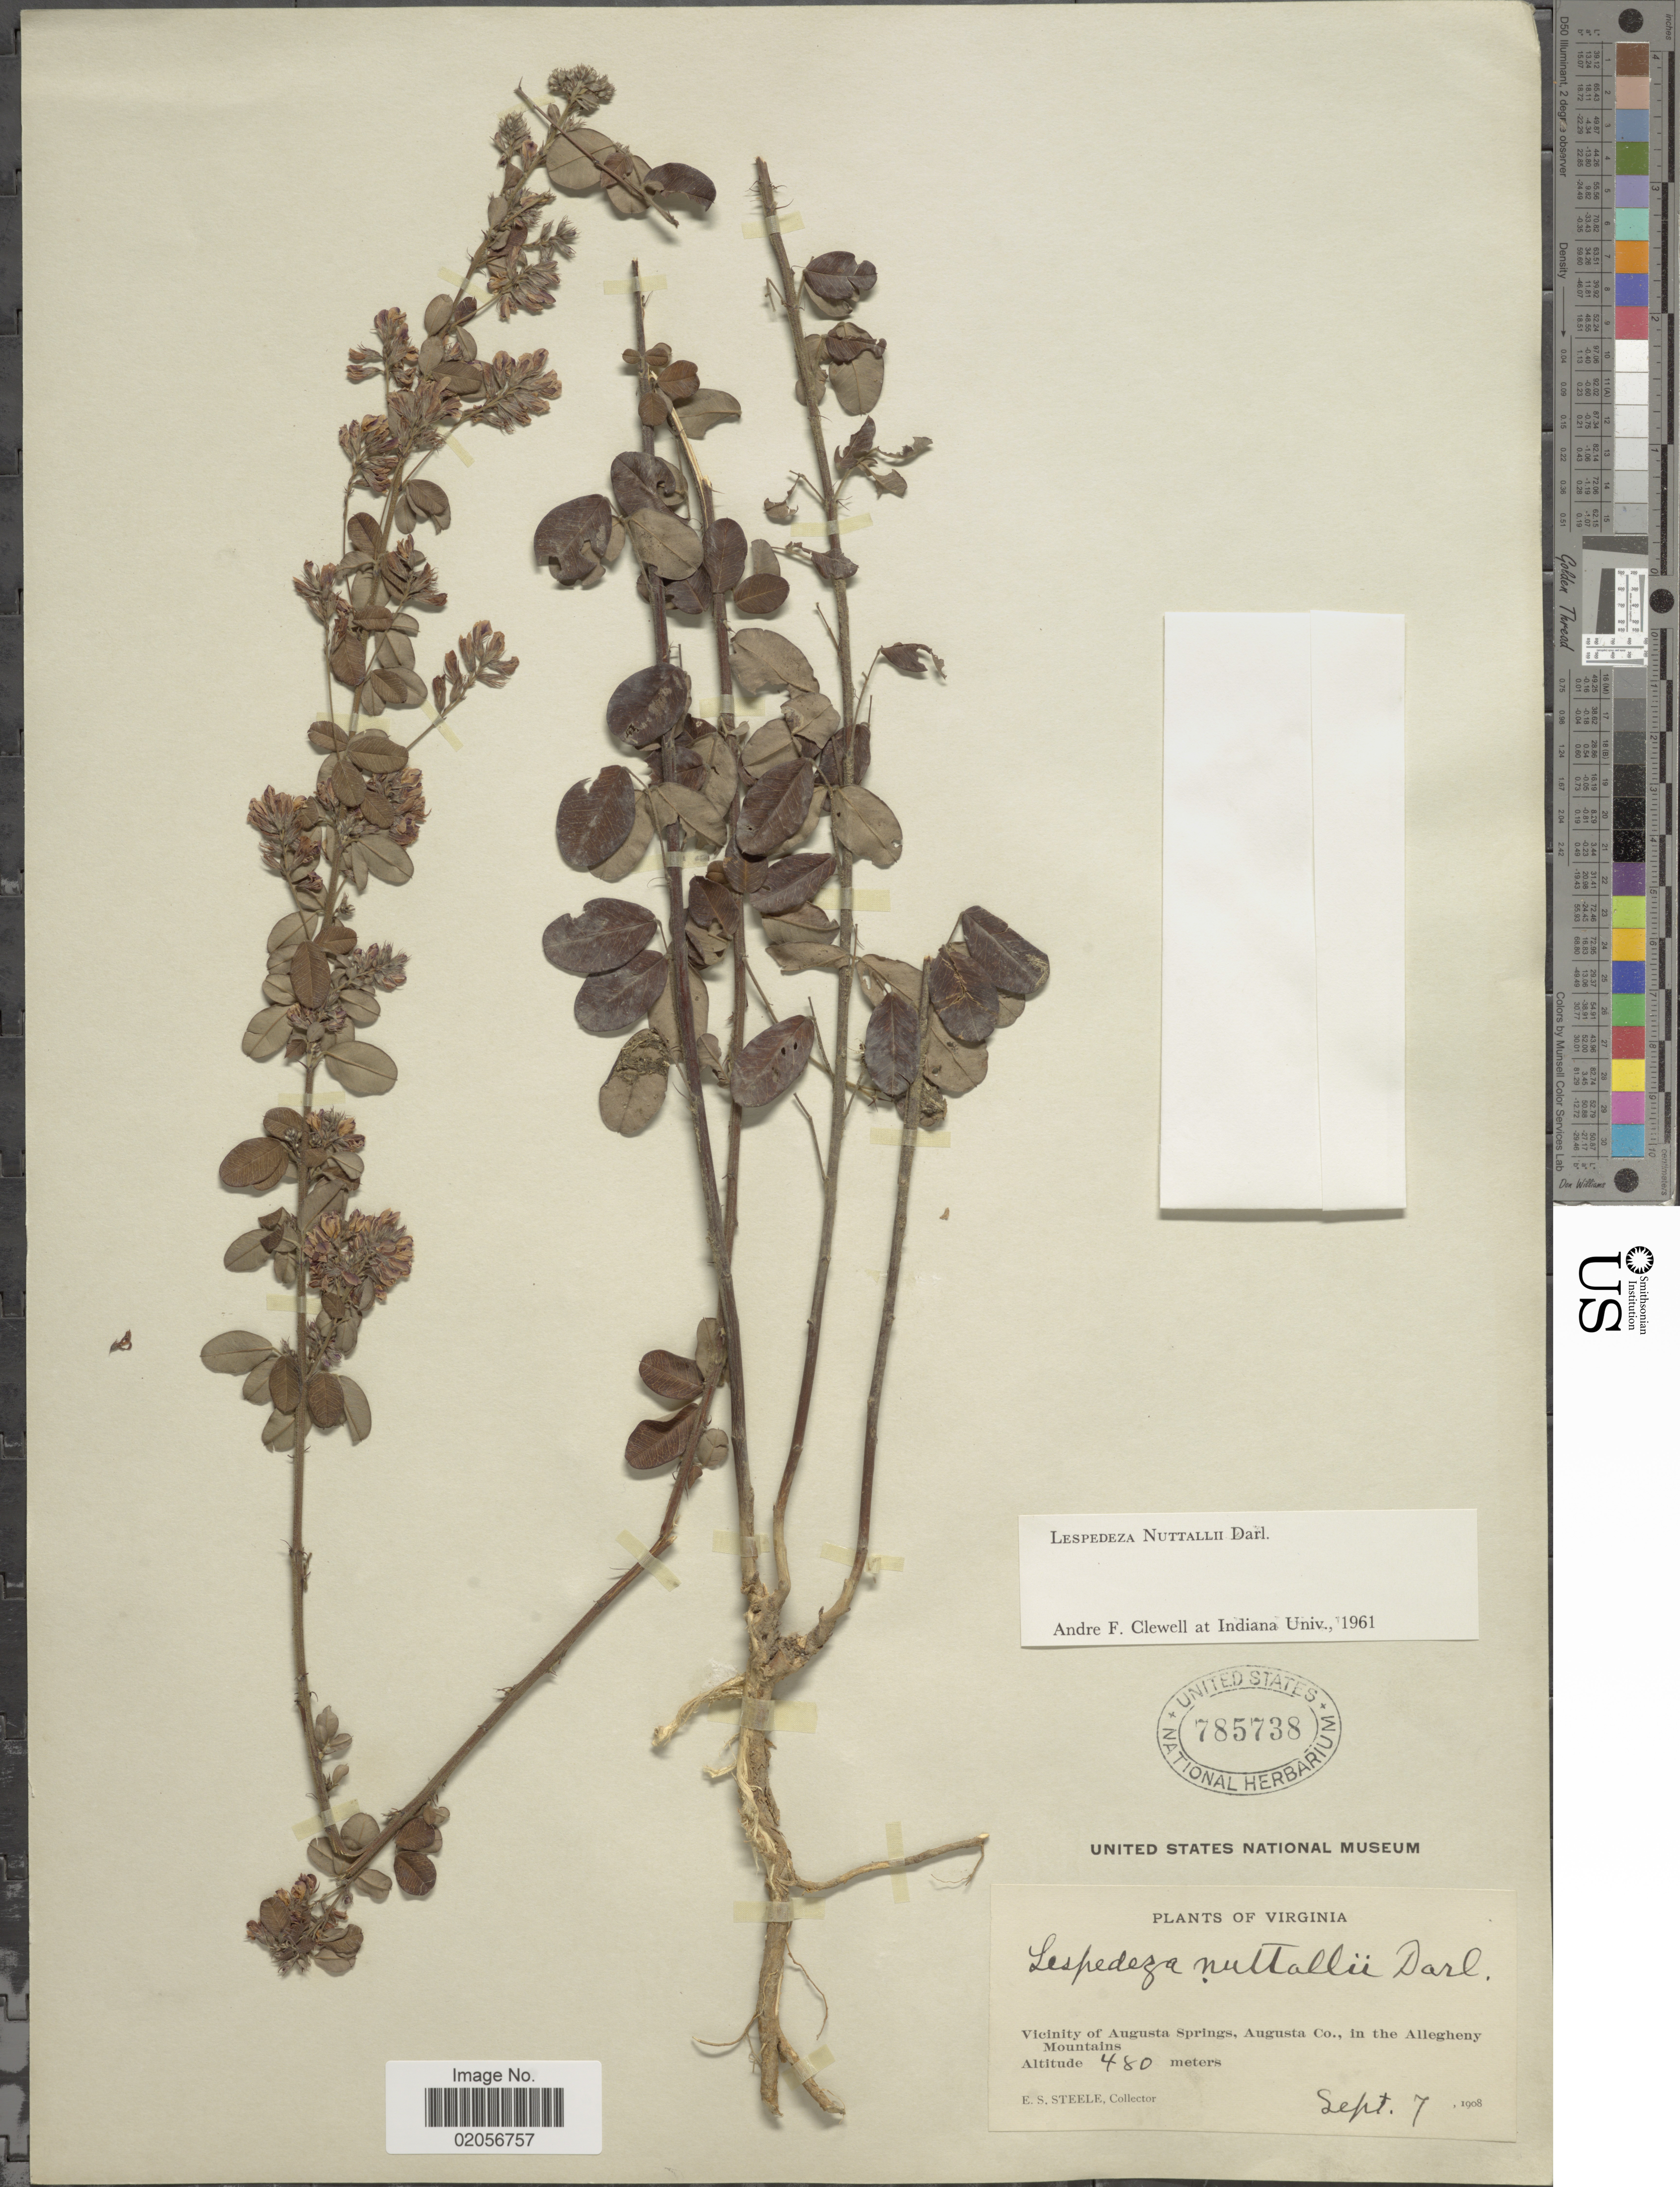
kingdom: Plantae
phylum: Tracheophyta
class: Magnoliopsida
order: Fabales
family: Fabaceae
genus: Lespedeza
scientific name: Lespedeza nuttallii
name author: Darl.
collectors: E. Steele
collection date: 1908-09-07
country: United States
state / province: Virginia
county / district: Augusta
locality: Vicinity of Augusta Springs, Augusta Co., in the Allegheny Mountains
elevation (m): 480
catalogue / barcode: US 785738